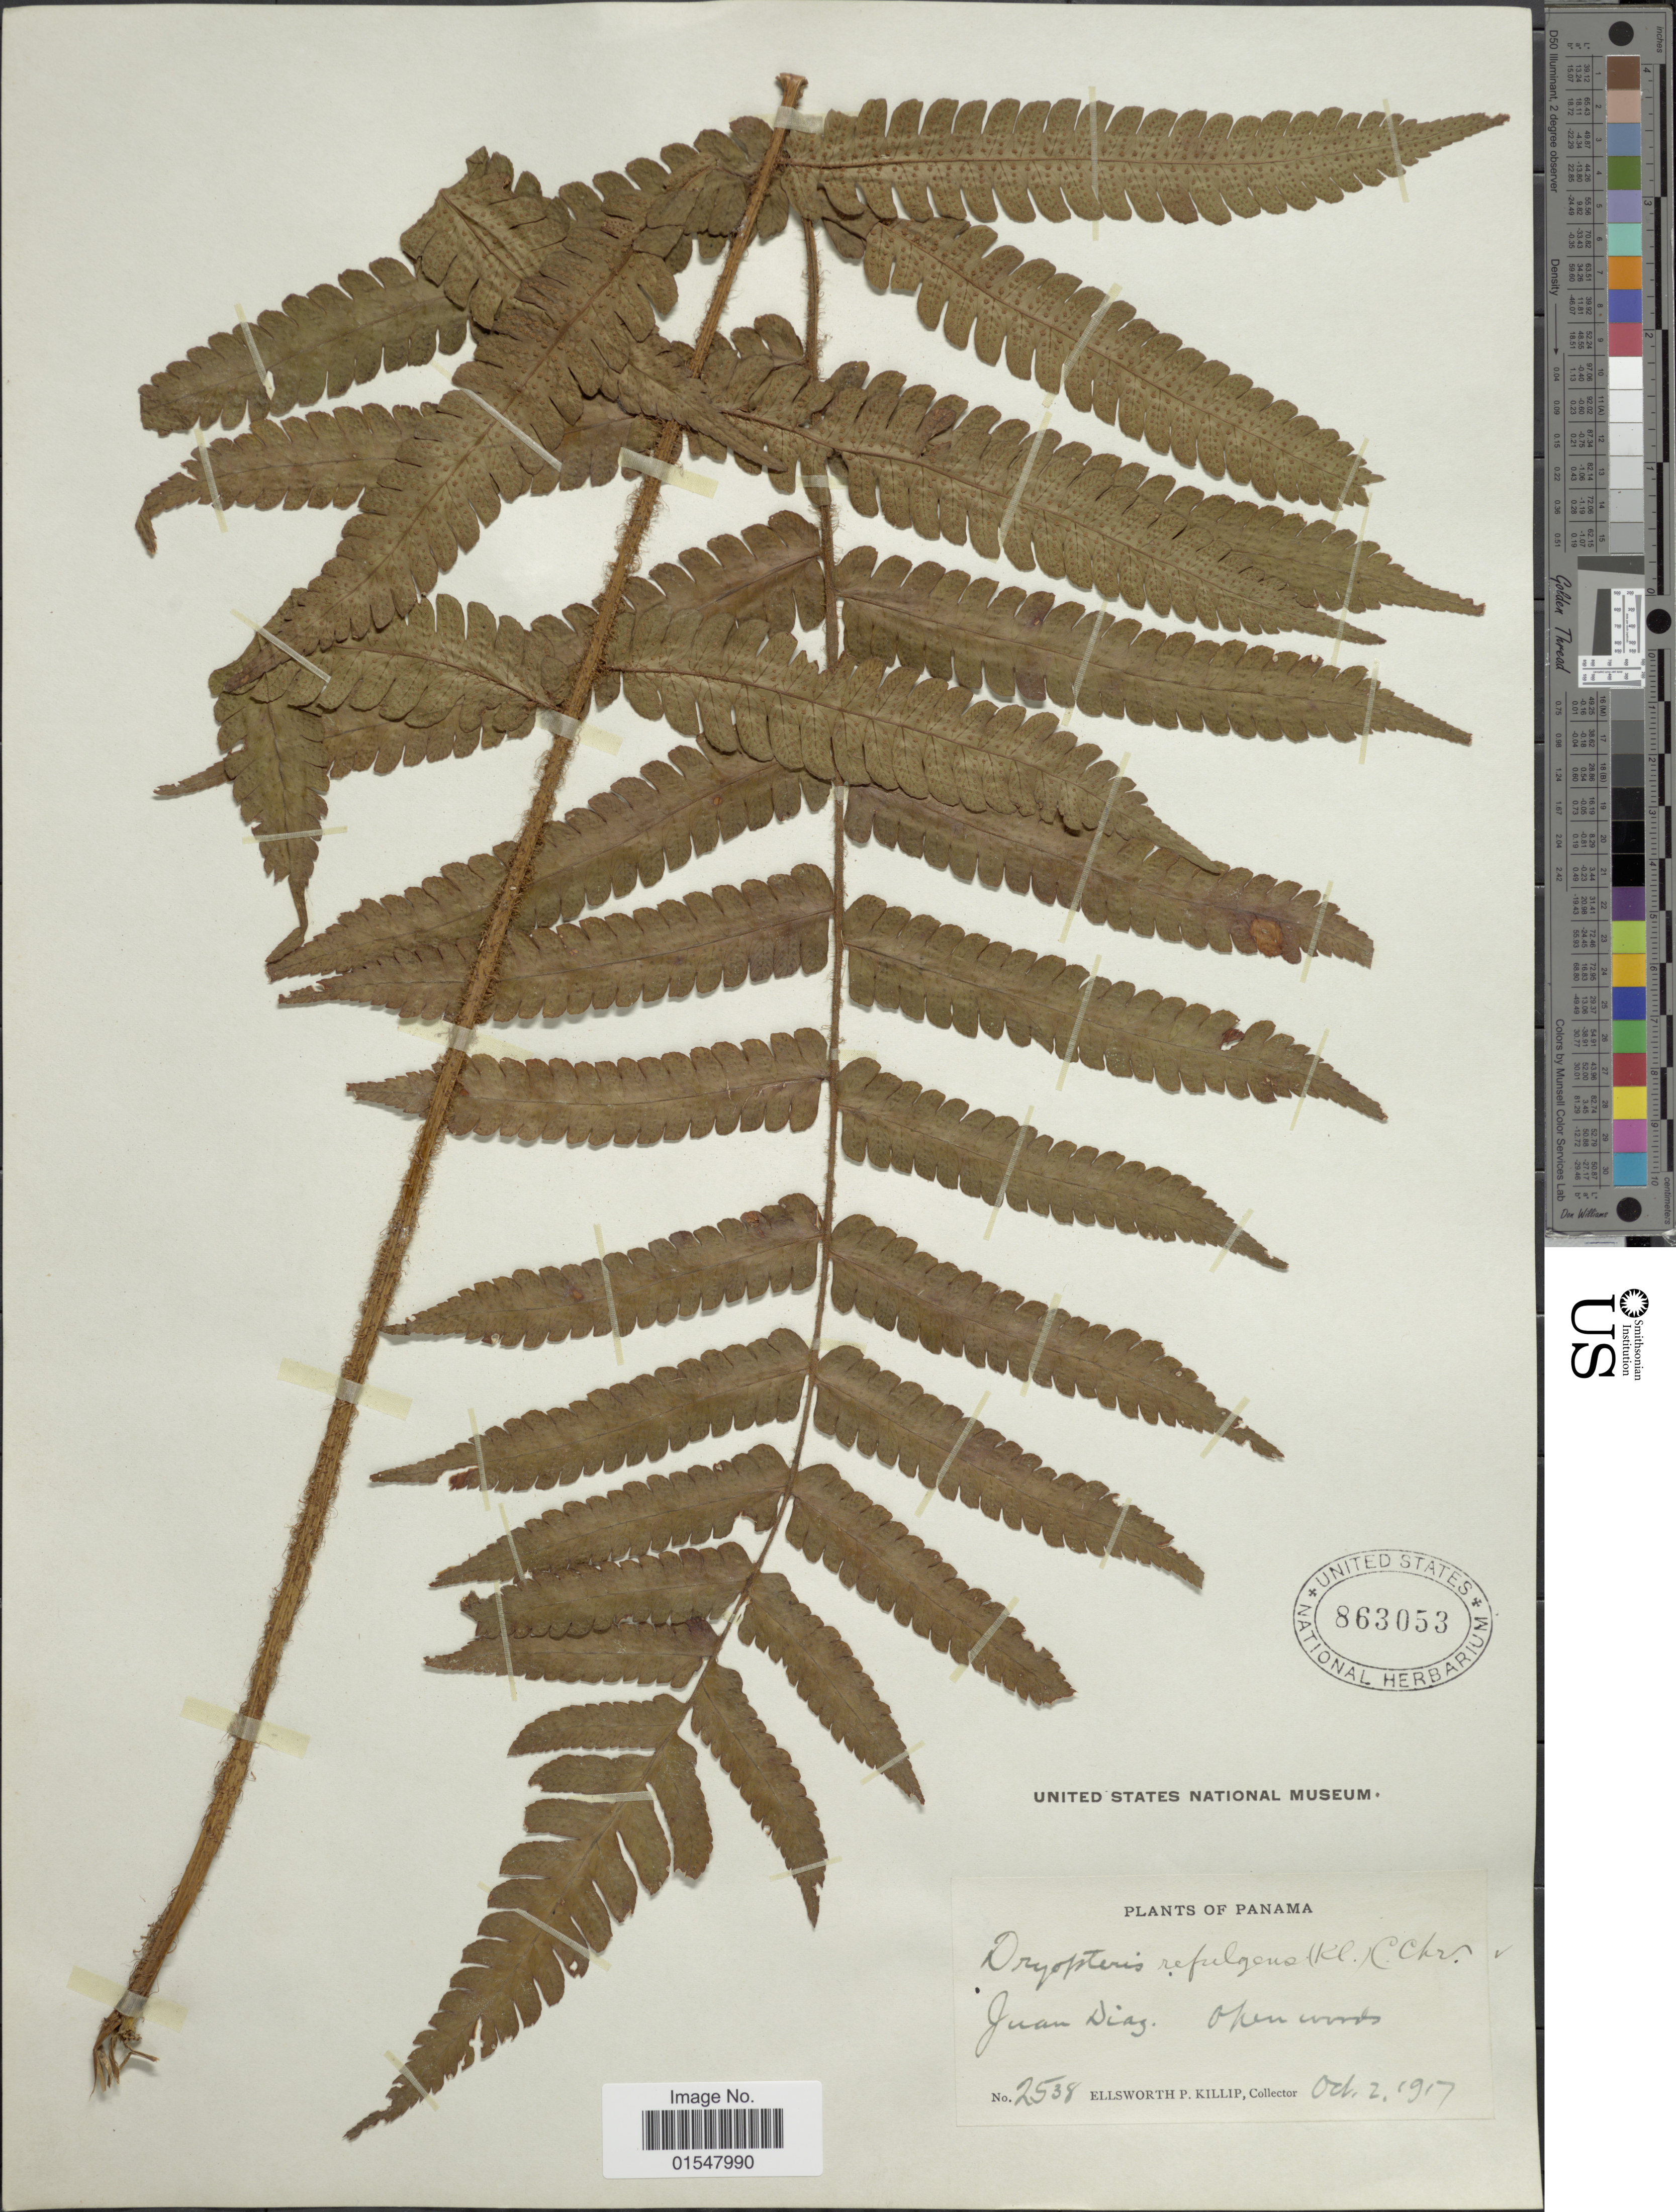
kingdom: Plantae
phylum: Tracheophyta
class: Polypodiopsida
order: Polypodiales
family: Dryopteridaceae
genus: Ctenitis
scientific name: Ctenitis refulgens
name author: (Mett.) Vareschi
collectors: E. P. Killip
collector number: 2538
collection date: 1917-10-02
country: Panama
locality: Juan Diaz, open woods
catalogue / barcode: US 863053